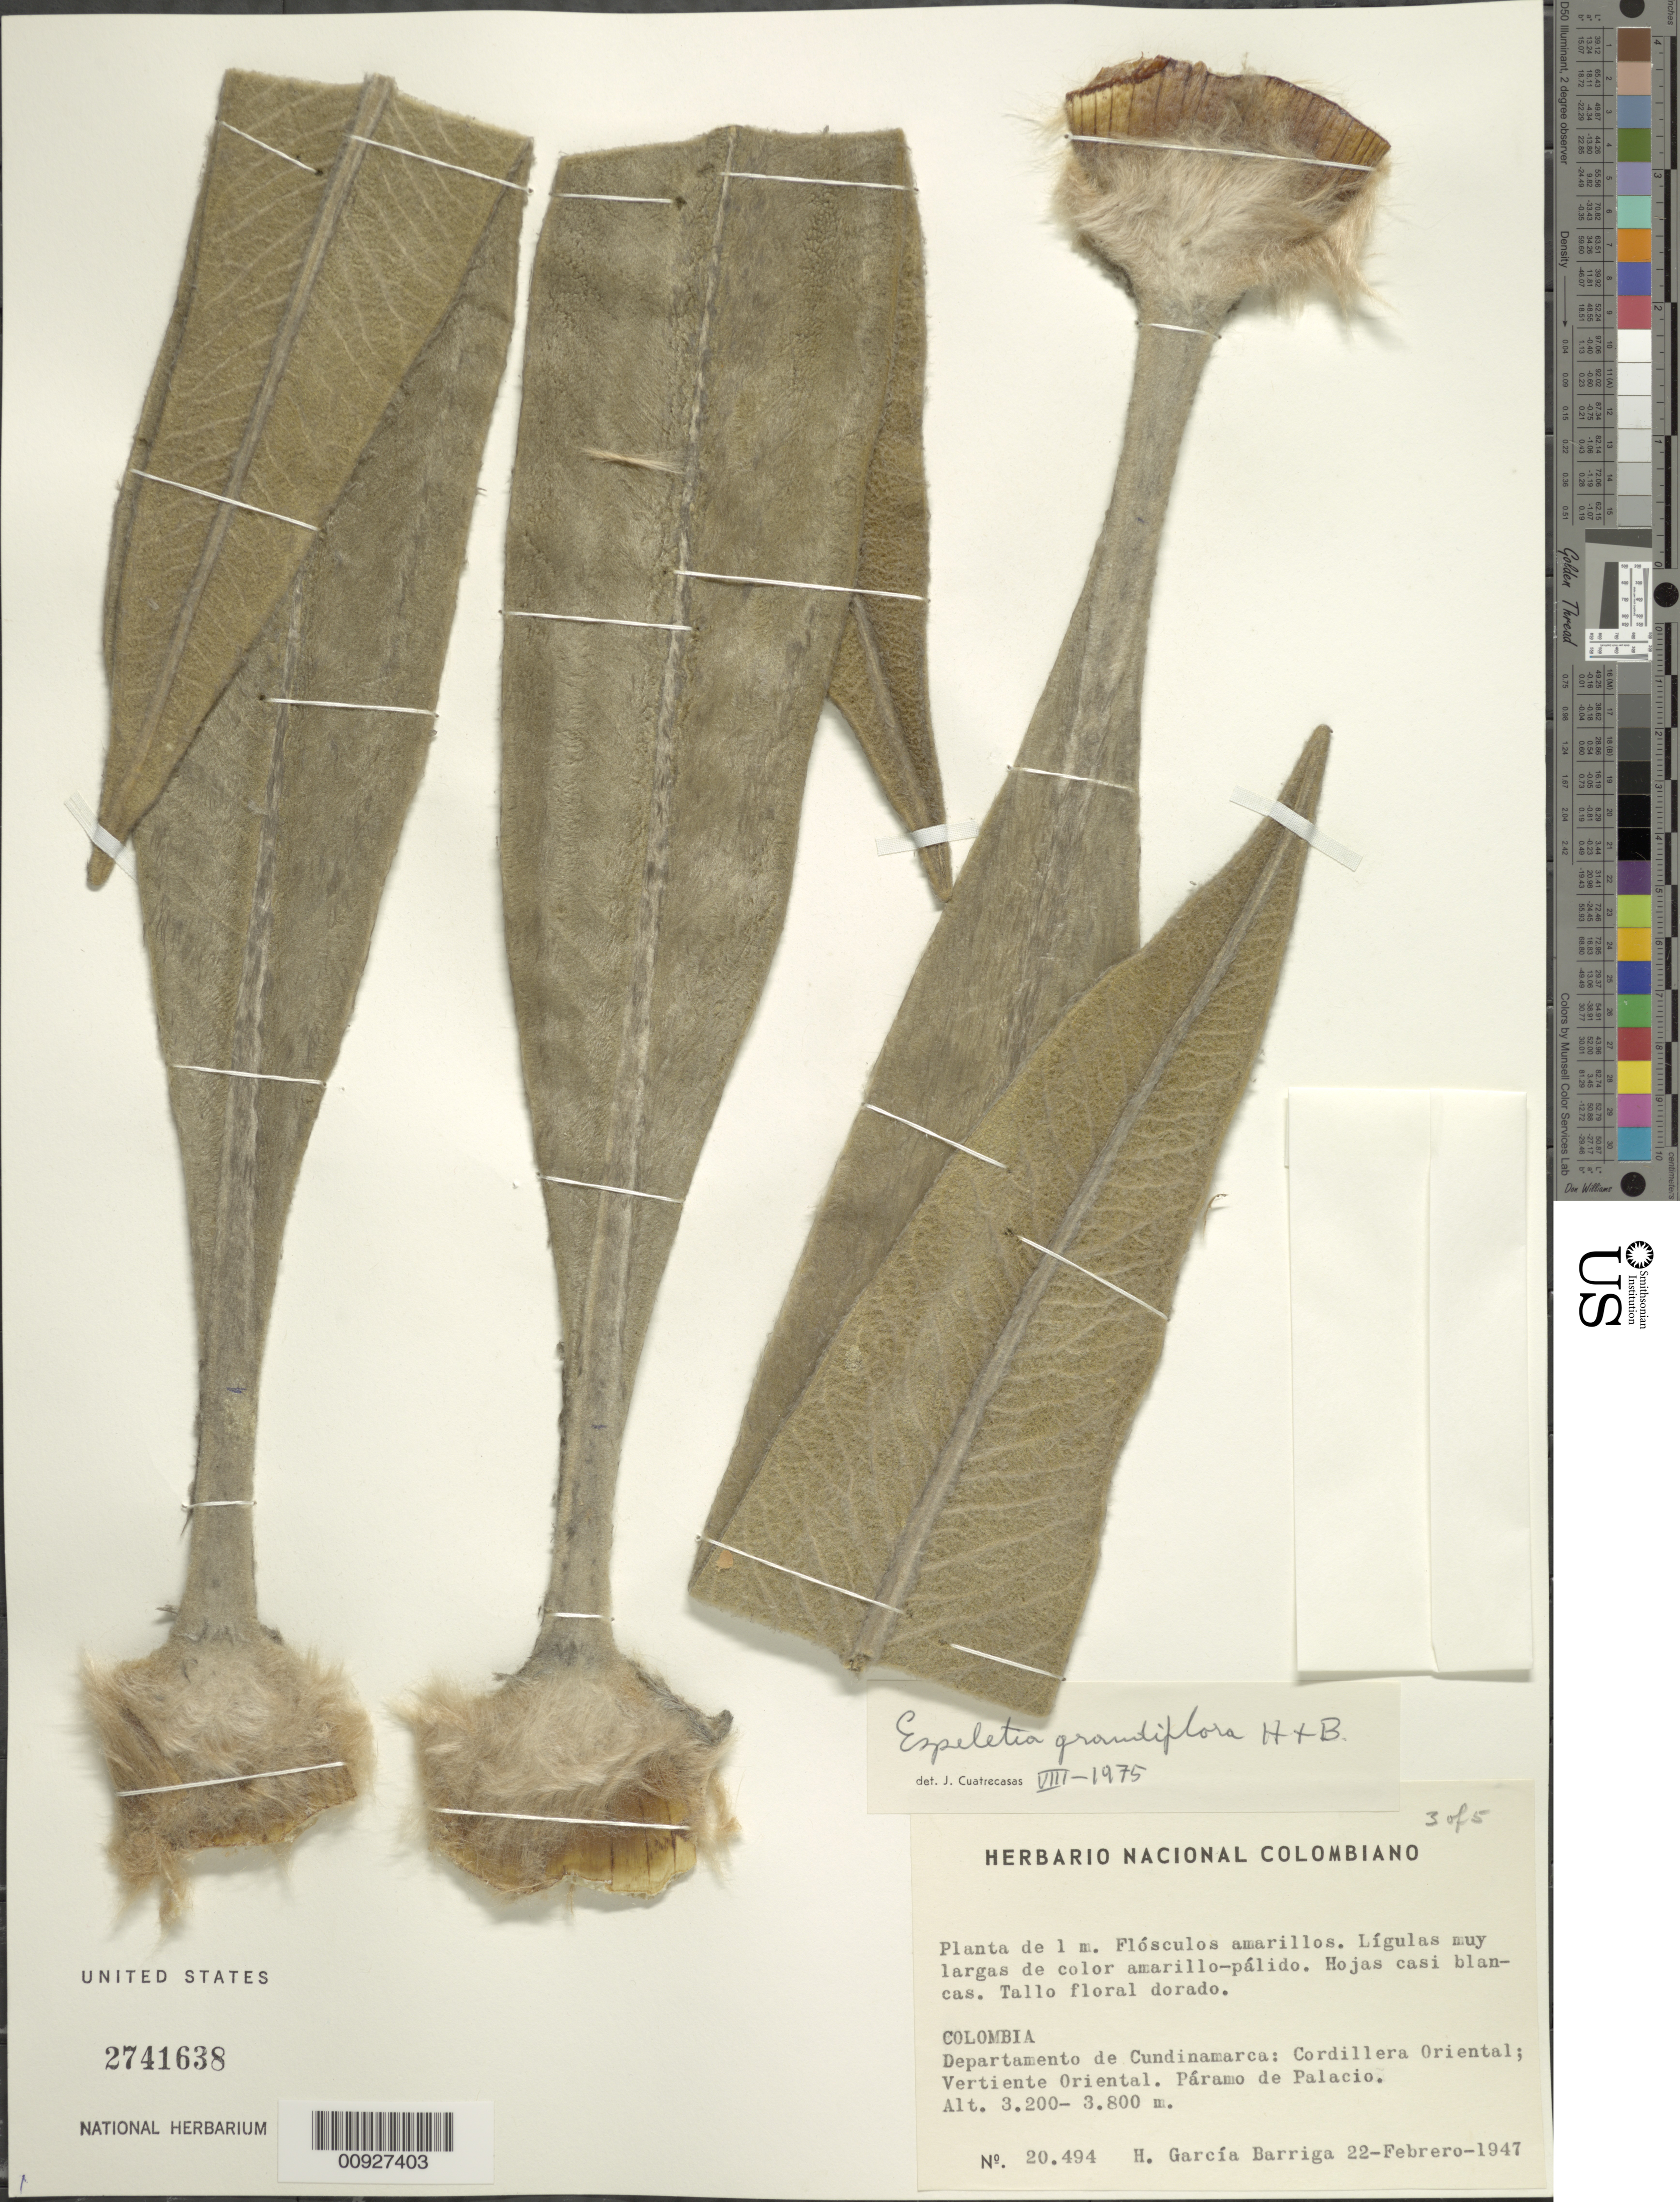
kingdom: Plantae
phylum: Tracheophyta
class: Magnoliopsida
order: Asterales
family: Asteraceae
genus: Espeletia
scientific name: Espeletia grandiflora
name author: Humb. & Bonpl.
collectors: H. García Barriga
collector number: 20494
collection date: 1947-02-22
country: Colombia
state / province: Cundinamarca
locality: Páramo de Palacio. Cordillera Oriental, vertiente Oriental, Páramo de Palacio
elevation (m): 3200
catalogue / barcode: US 2741638